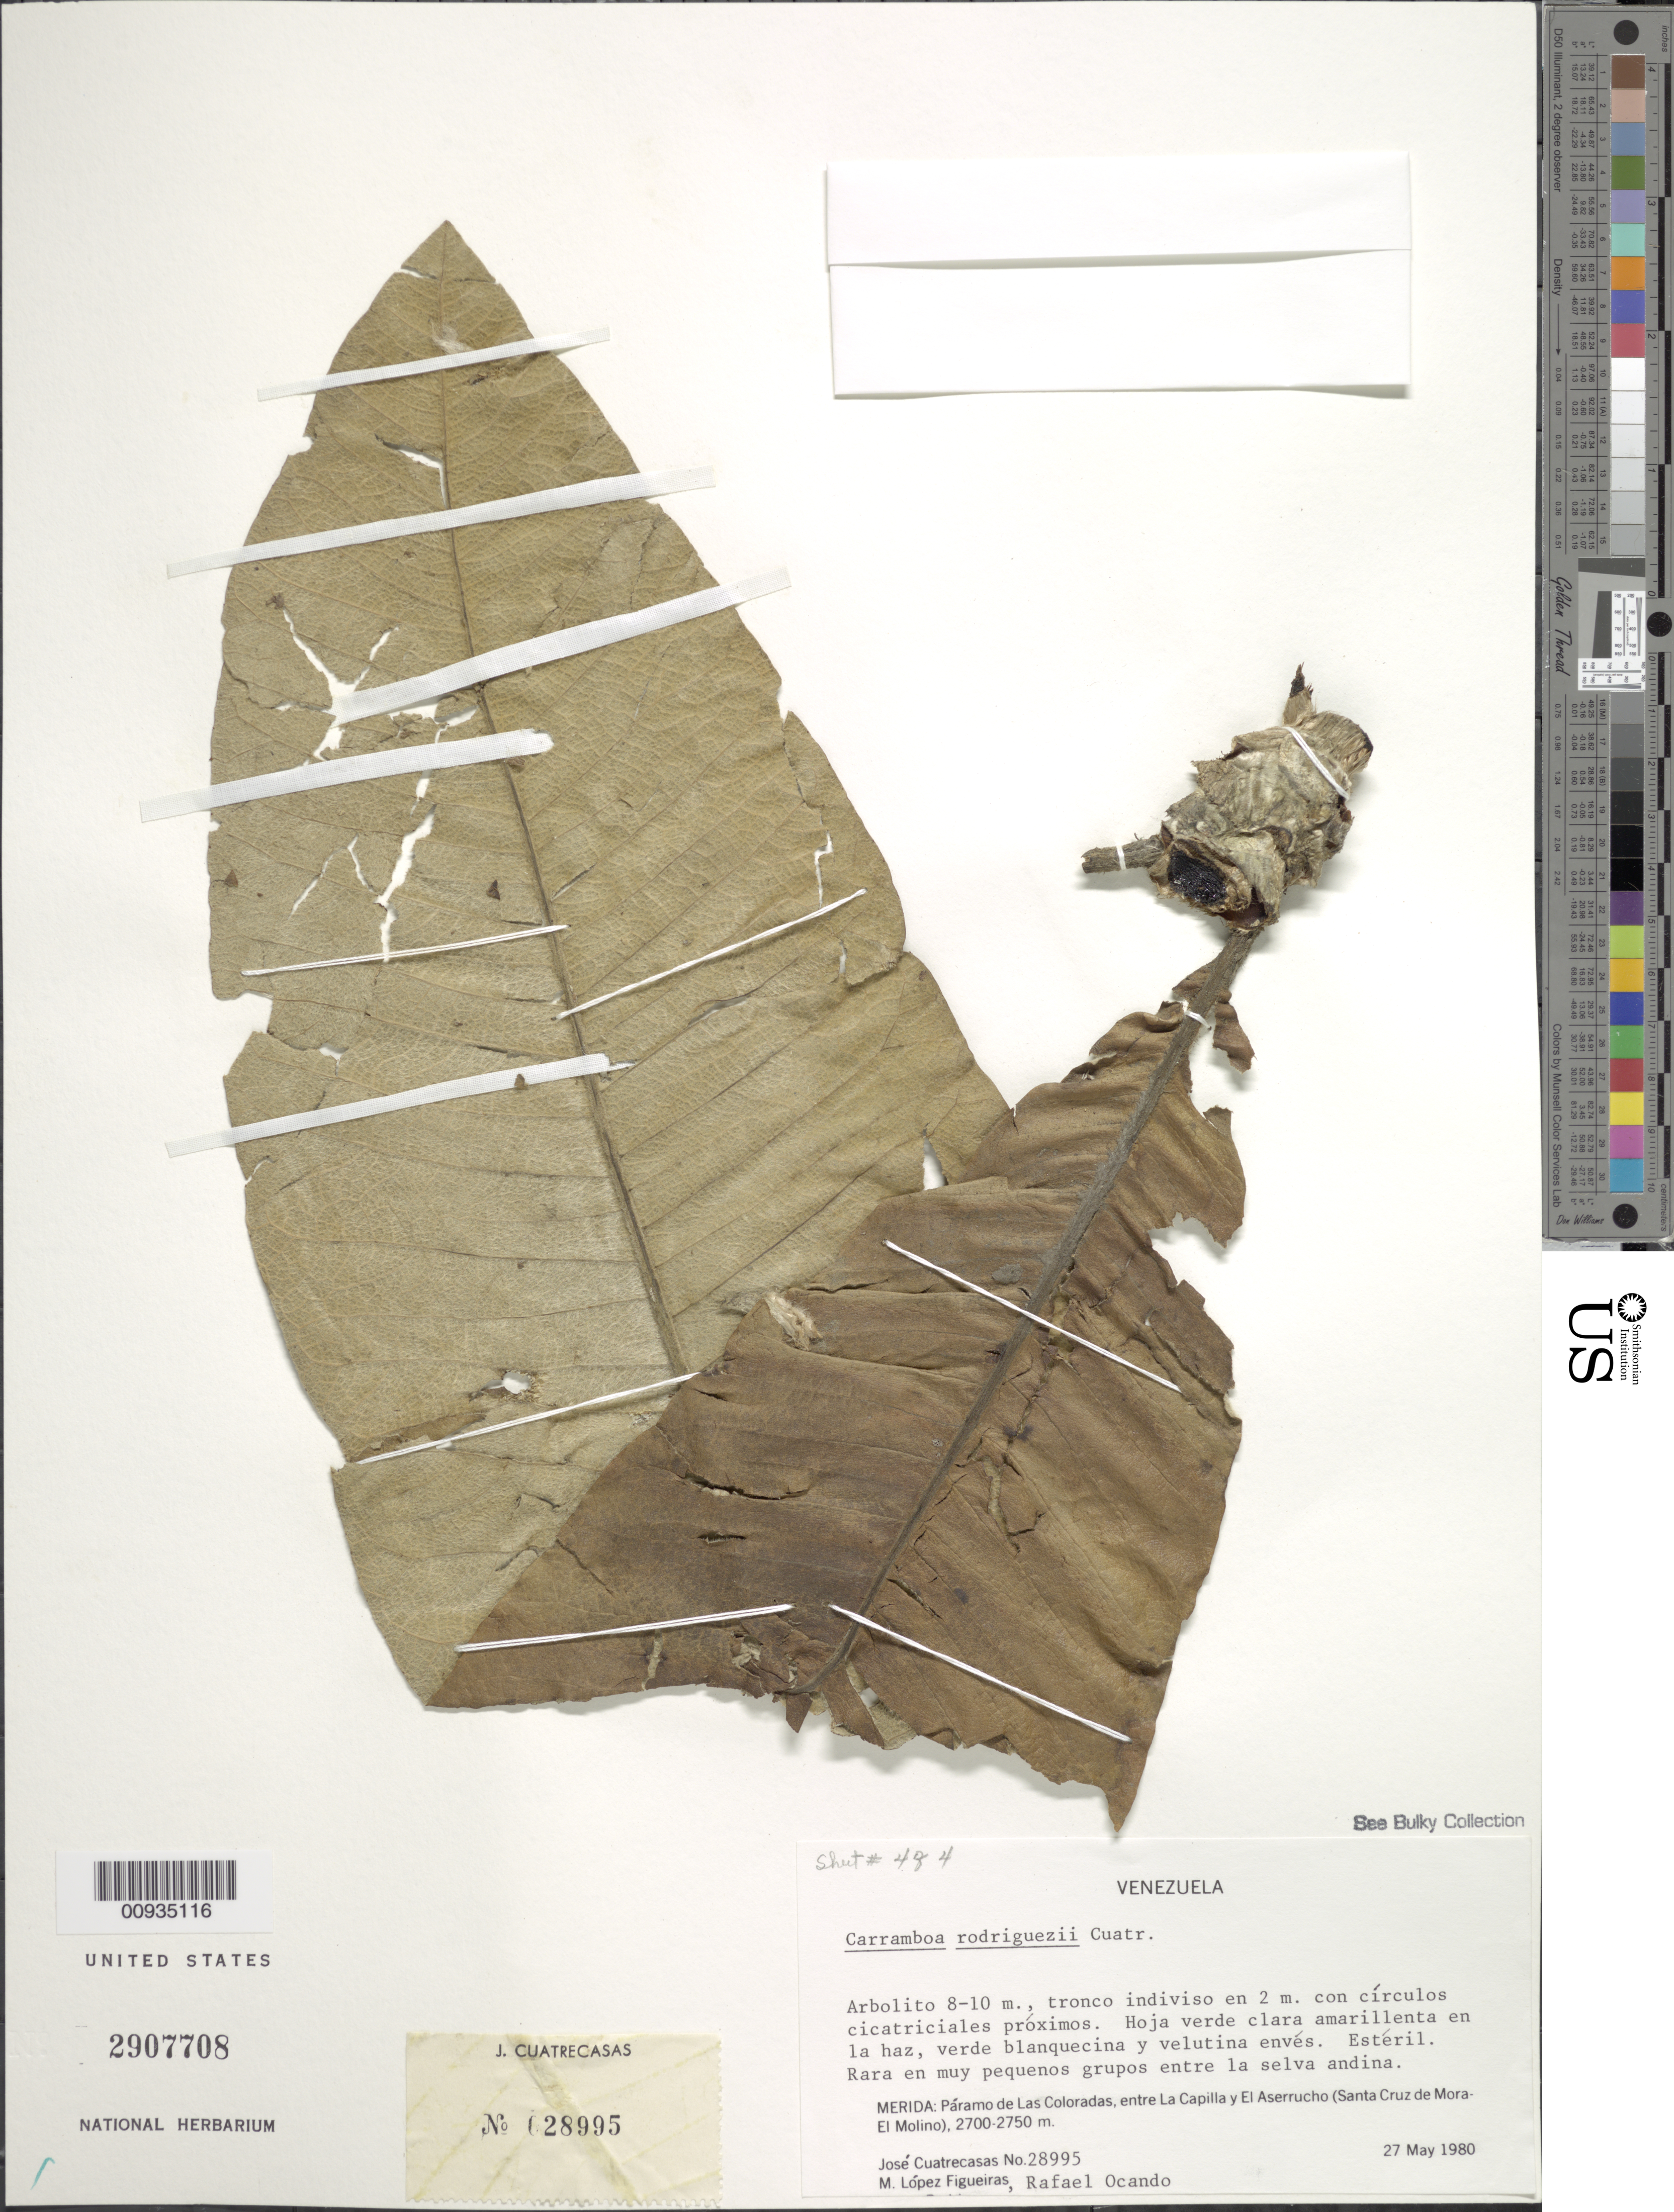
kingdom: Plantae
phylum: Tracheophyta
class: Magnoliopsida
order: Asterales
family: Asteraceae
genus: Carramboa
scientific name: Carramboa rodriguezii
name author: (Cuatrec.) Cuatrec.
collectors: J. Cuatrecasas, M. López Figueiras & R. Ocando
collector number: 28995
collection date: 1980-05-27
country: Venezuela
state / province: Mérida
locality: Paramo de Las Colorads, entre La Capilla y El Aserrucho (Santa Cruz Mora-El Molino)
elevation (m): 2700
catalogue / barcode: US 2907708